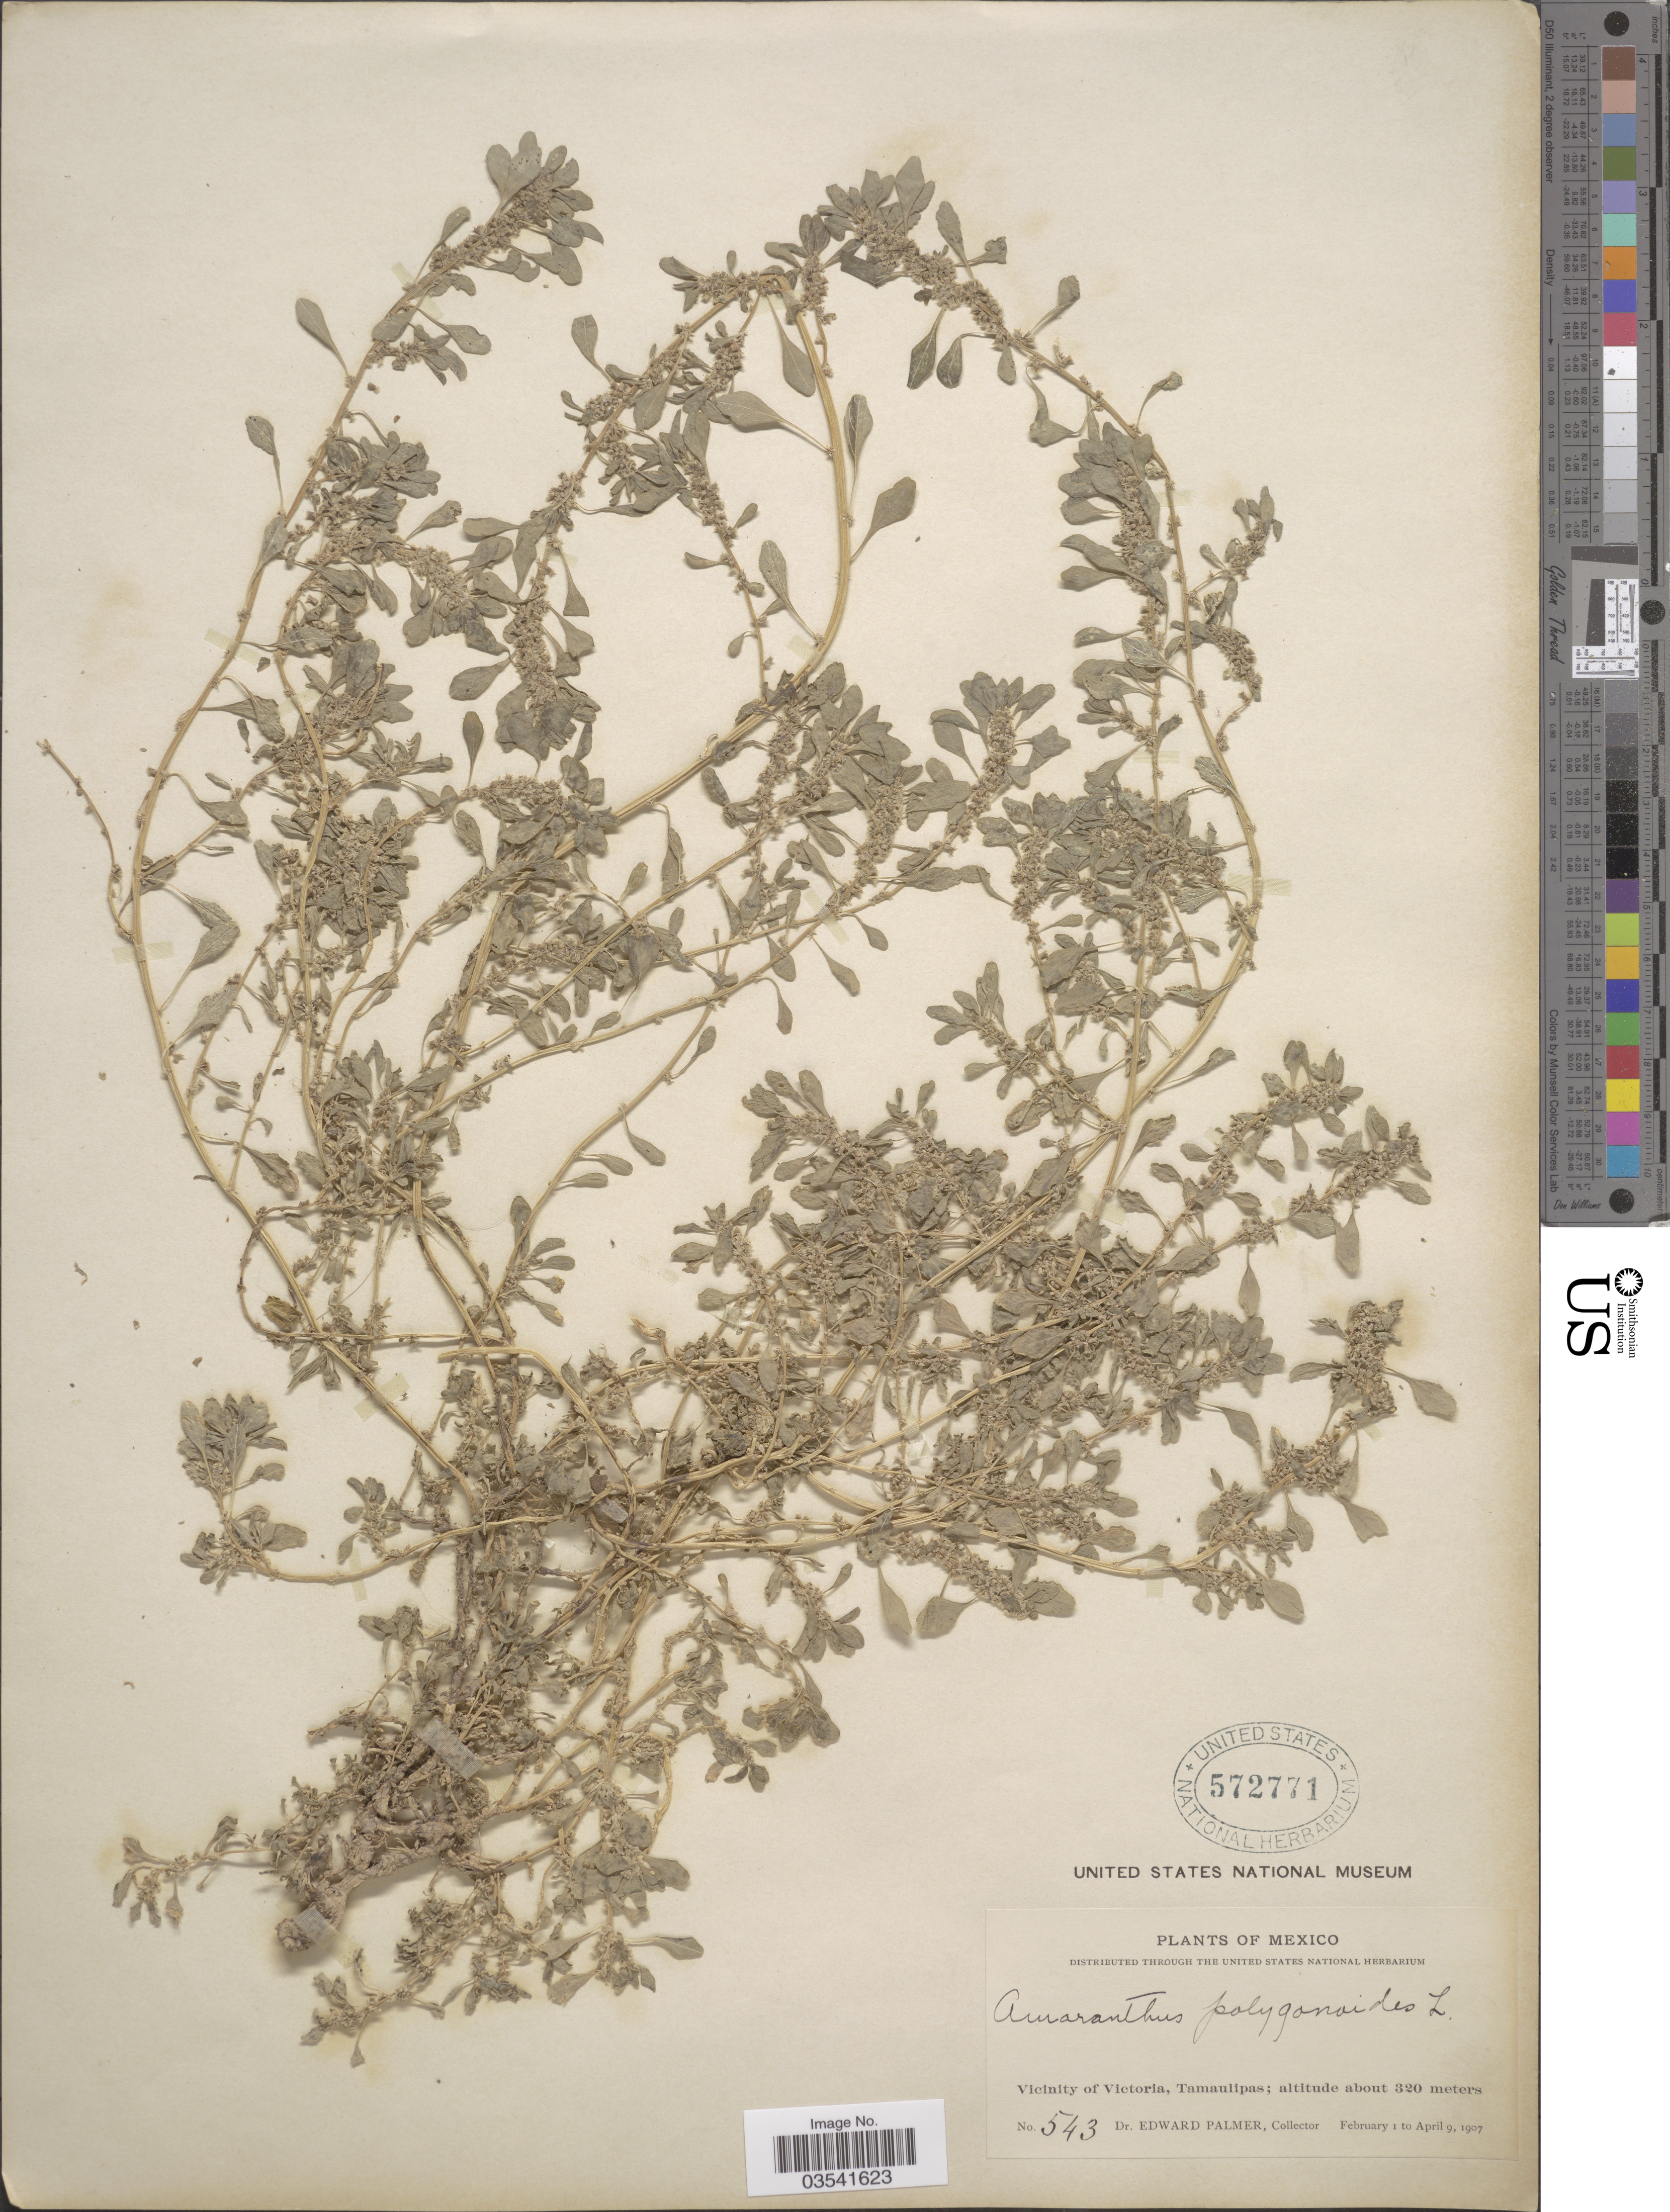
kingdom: Plantae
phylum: Tracheophyta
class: Magnoliopsida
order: Caryophyllales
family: Amaranthaceae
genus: Amaranthus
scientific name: Amaranthus polygonoides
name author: L.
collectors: E. Palmer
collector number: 543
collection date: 1907-02-01/1907-04-09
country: Mexico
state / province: Tamaulipas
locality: Vicinity of Victoria.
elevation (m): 320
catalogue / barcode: US 572771